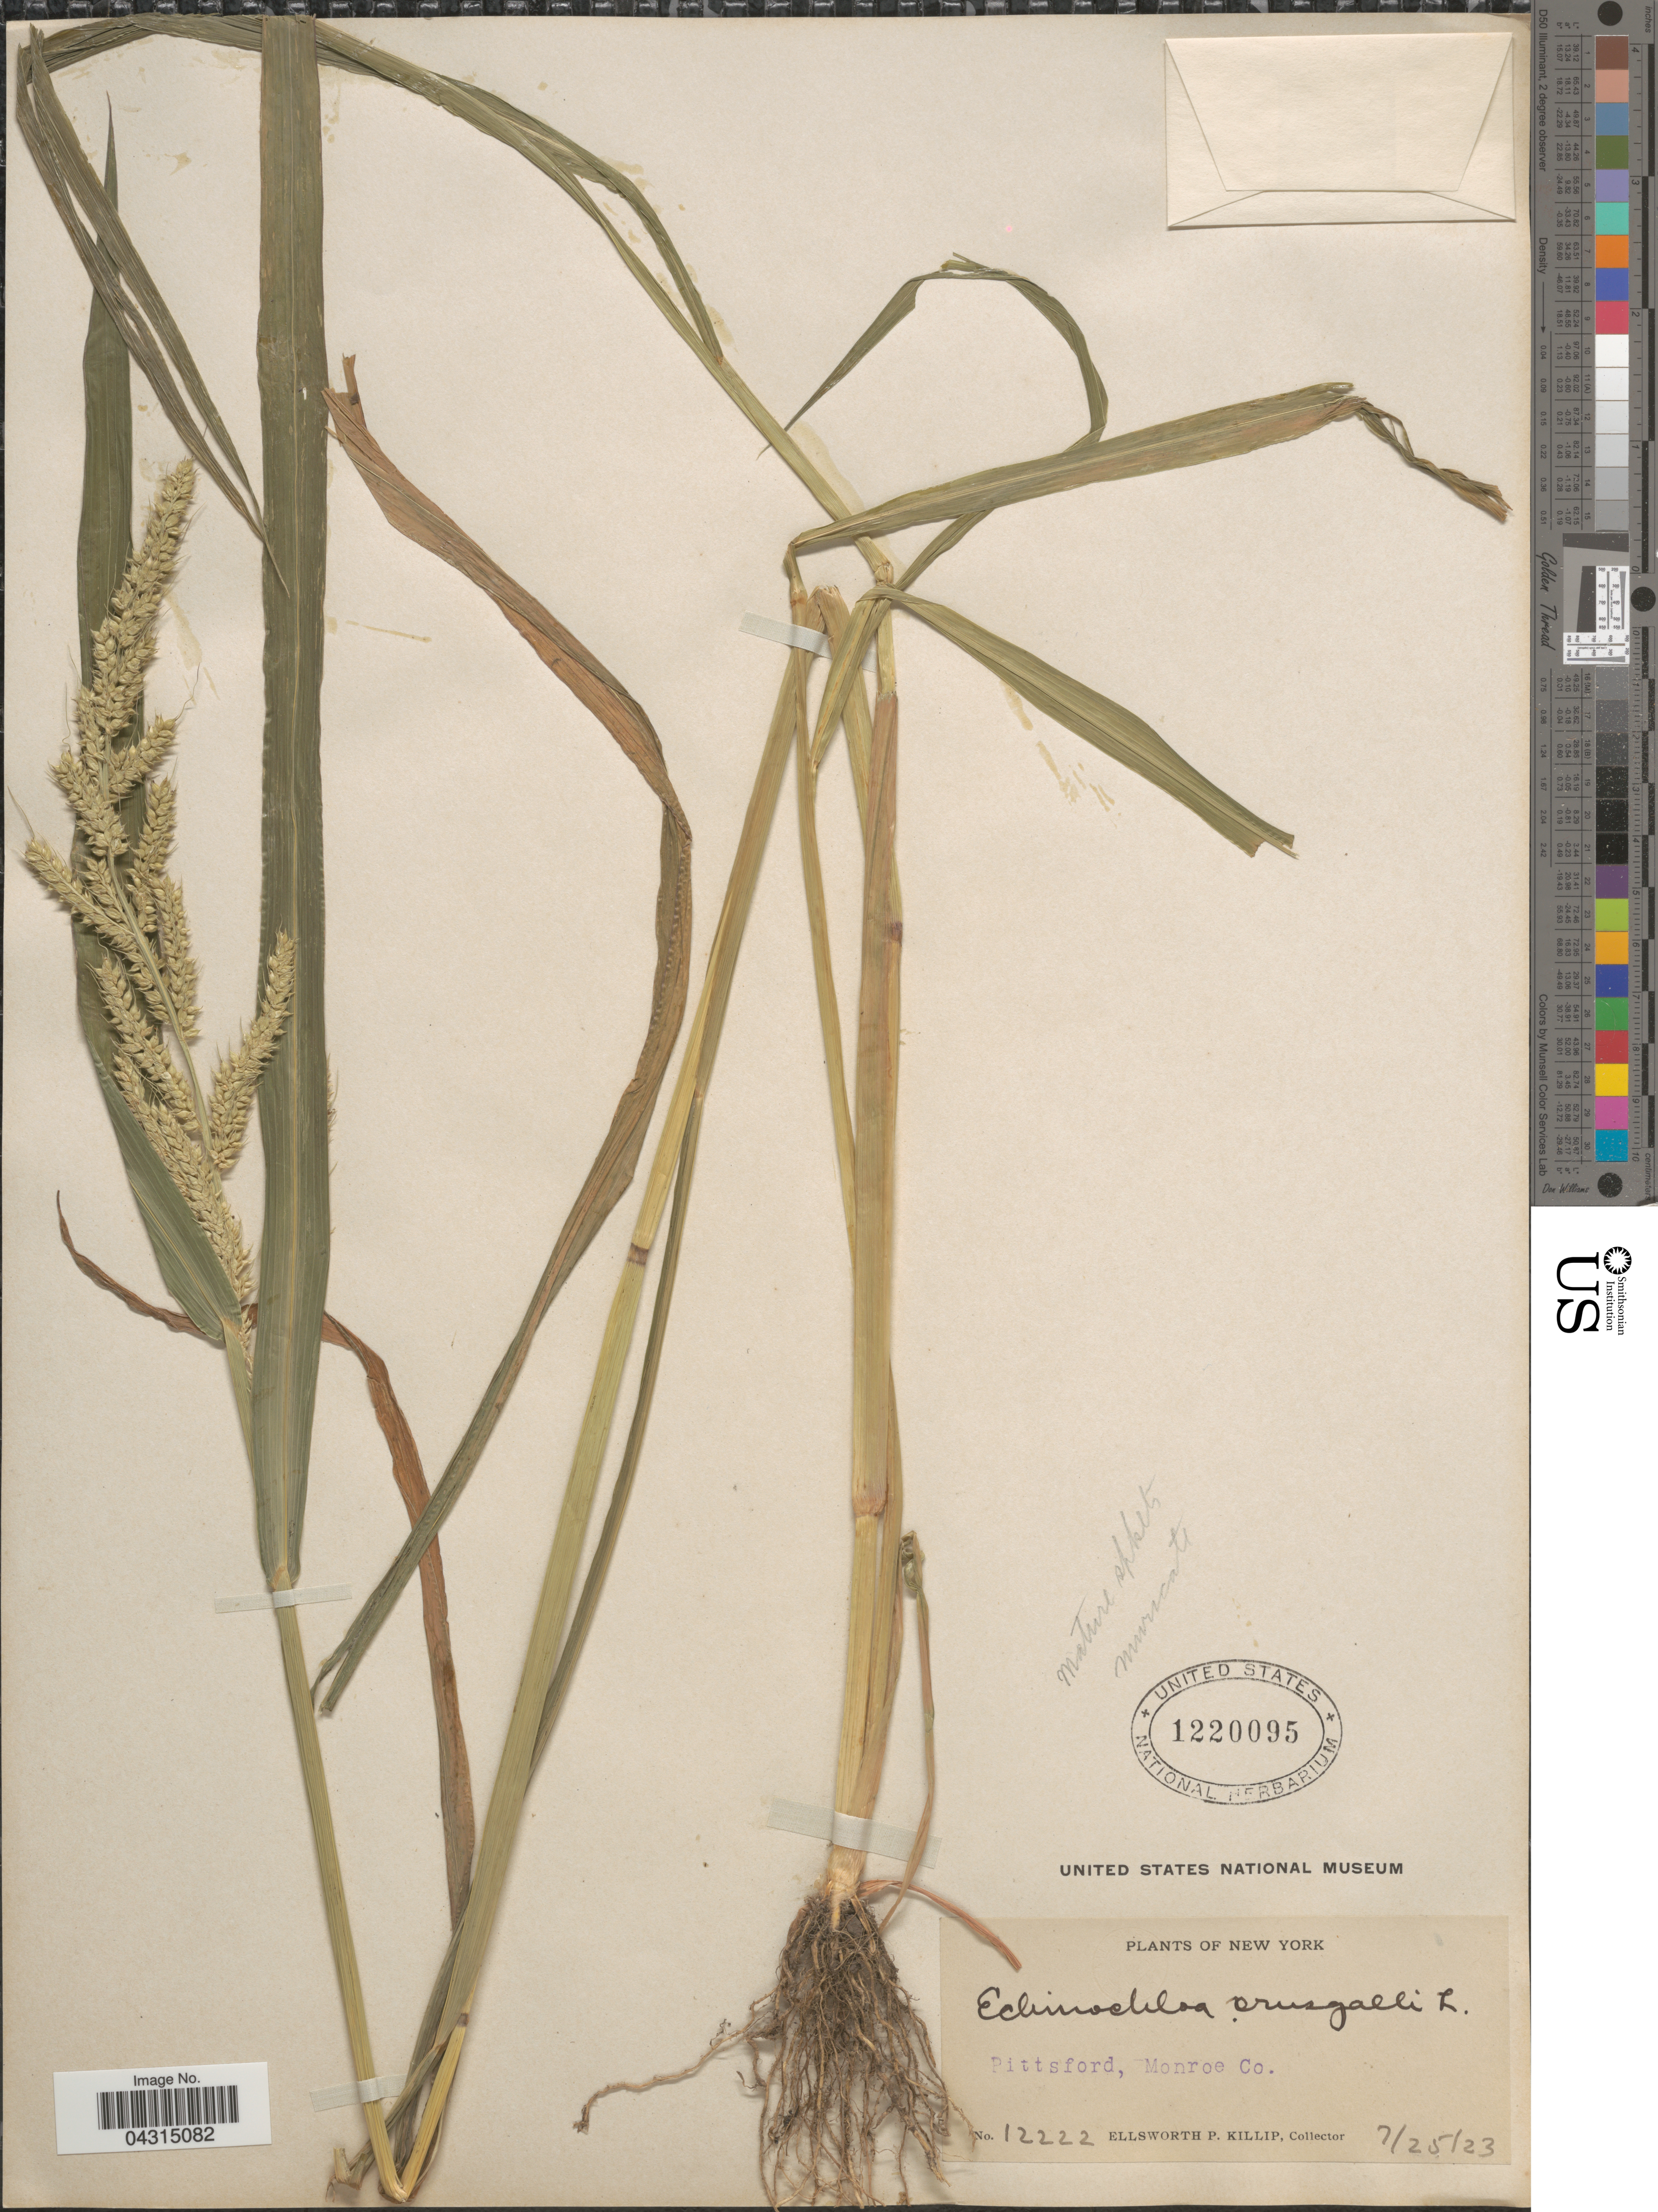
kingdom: Plantae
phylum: Tracheophyta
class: Liliopsida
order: Poales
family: Poaceae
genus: Echinochloa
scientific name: Echinochloa colona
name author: (L.) Link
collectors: E. P. Killip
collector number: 12222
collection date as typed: Transcribed d/m/y: 25/7/23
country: United States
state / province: New York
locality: Pittsford, Monroe Co.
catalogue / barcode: US 1220095